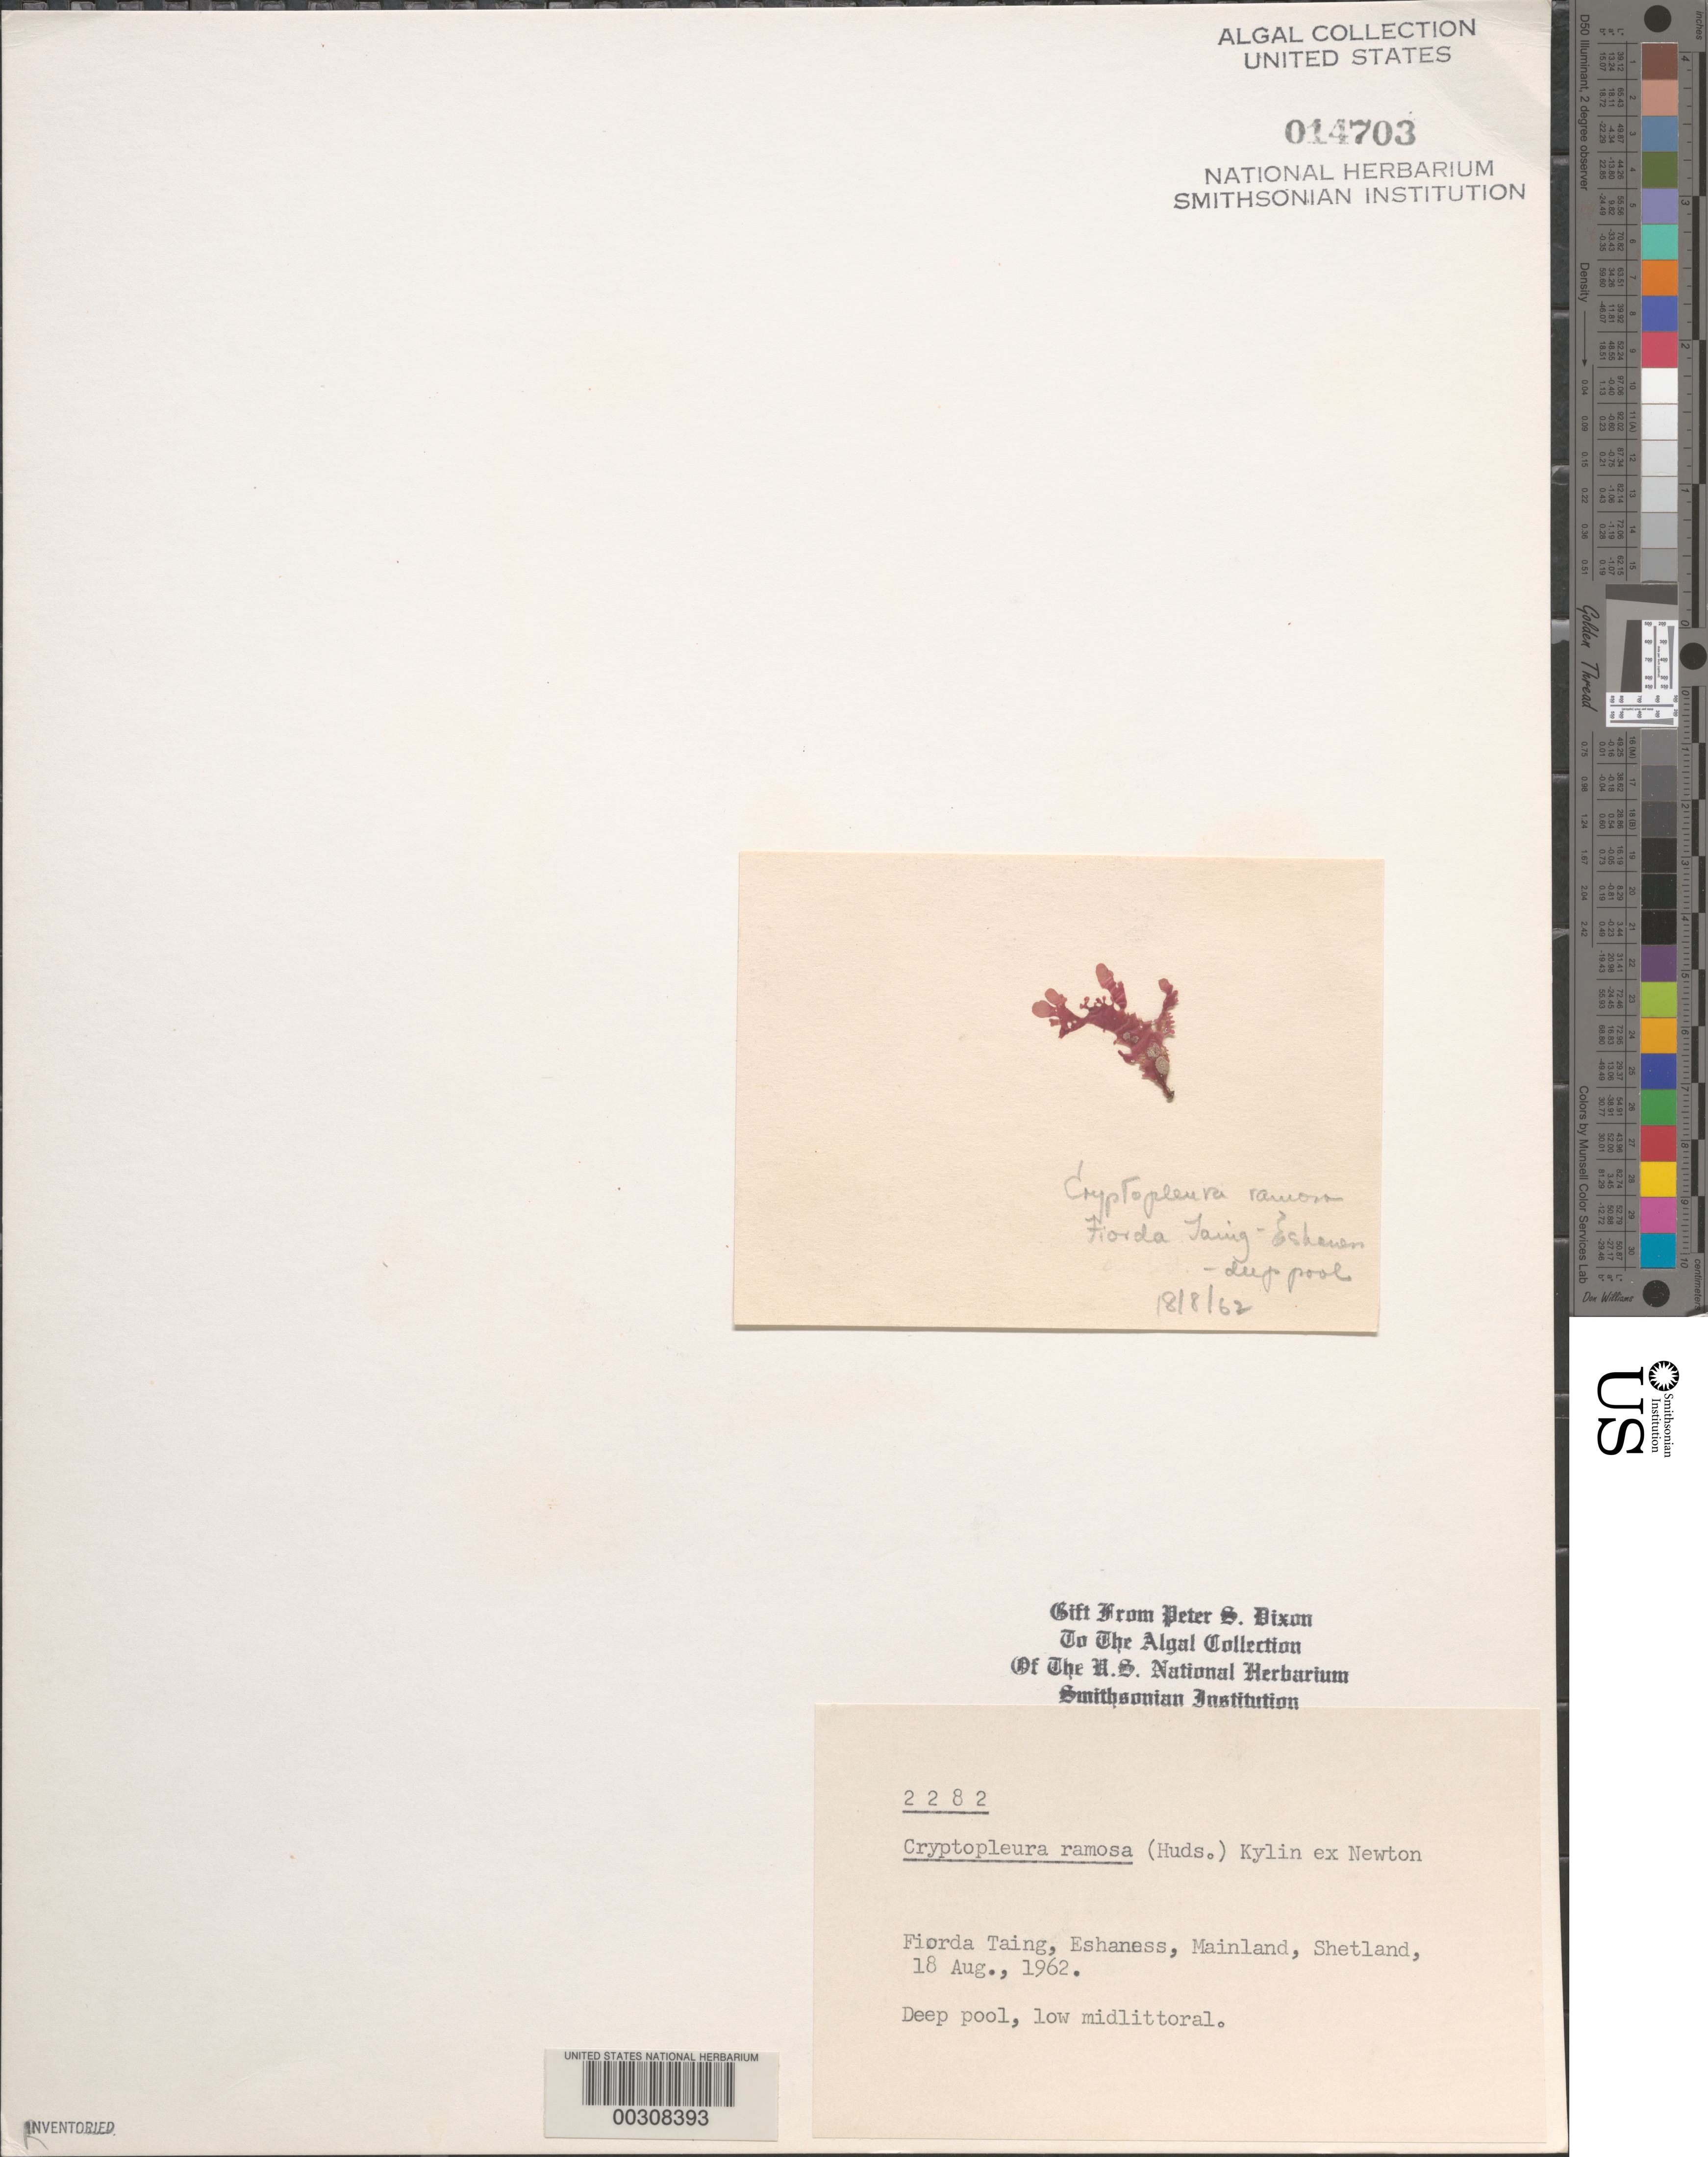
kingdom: Plantae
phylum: Rhodophyta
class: Florideophyceae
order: Ceramiales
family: Delesseriaceae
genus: Cryptopleura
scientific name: Cryptopleura ramosa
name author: (Huds.) L.M. Newton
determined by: Dixon, P. S.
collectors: P. S. Dixon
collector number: PSD 2282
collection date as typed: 18 Aug 1962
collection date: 1962-08-18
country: United Kingdom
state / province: Scotland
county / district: Shetland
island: Mainland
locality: Fiorda Taing, Eshaness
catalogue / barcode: US 14703